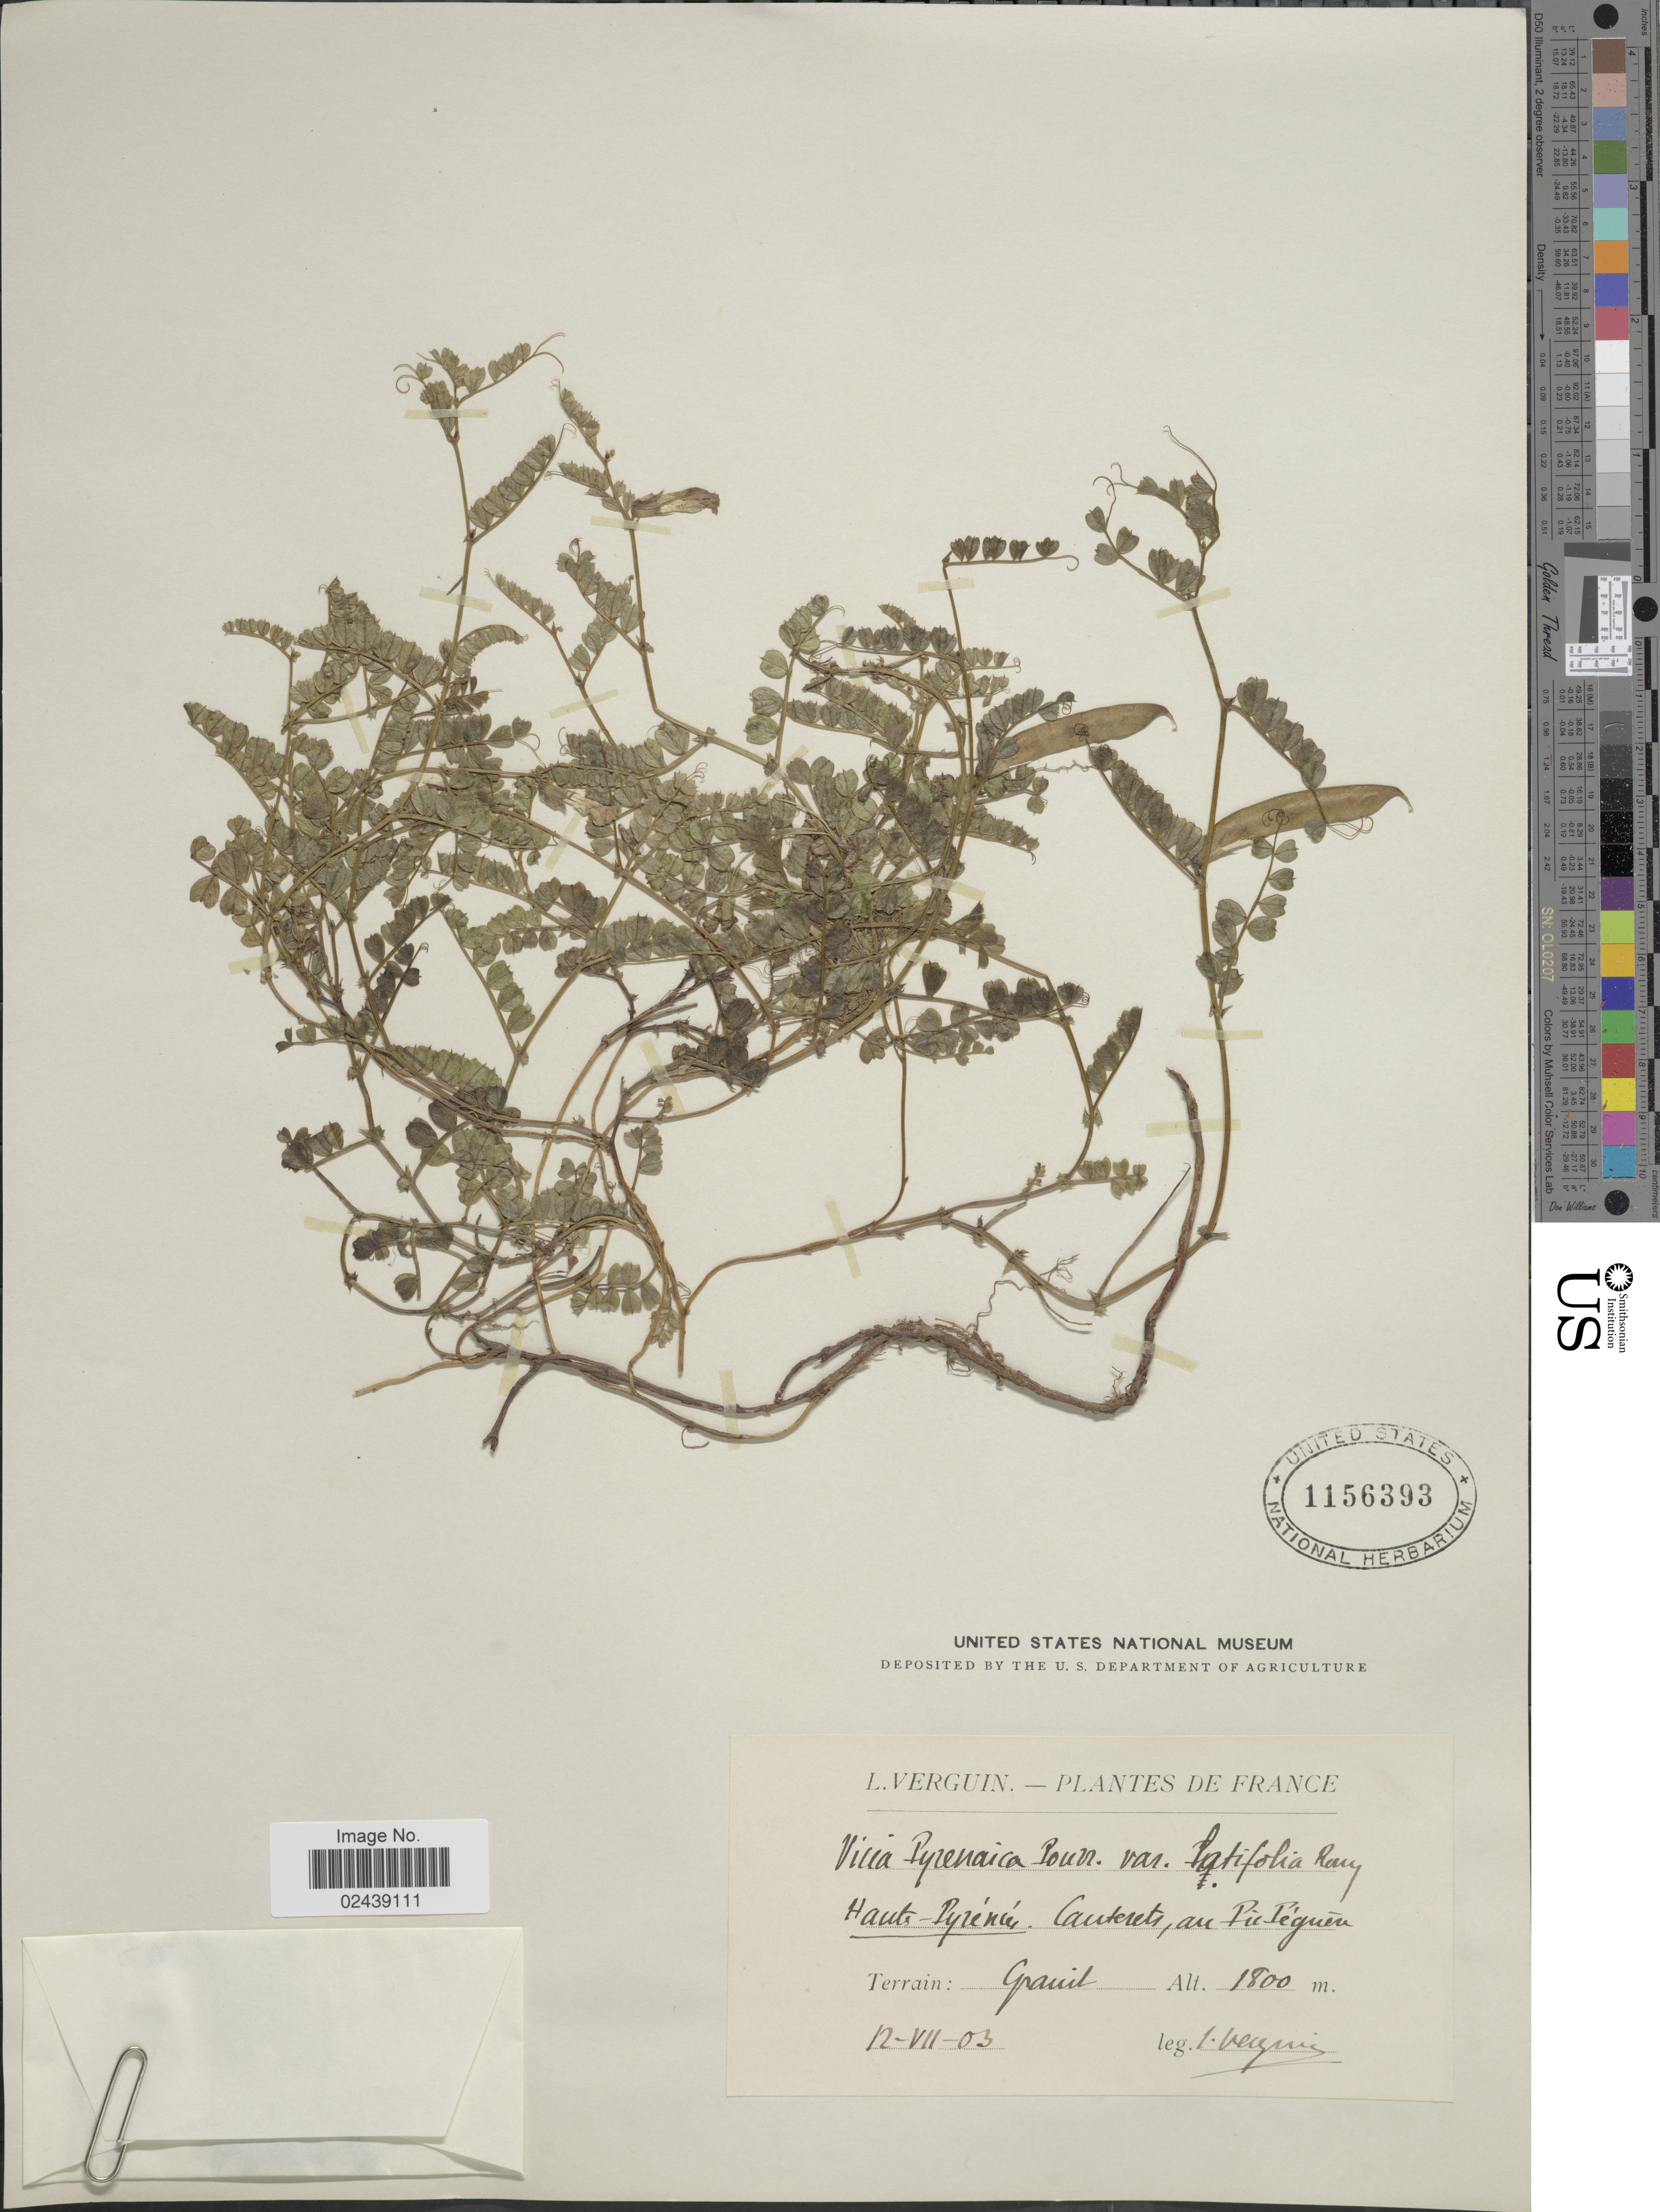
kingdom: Plantae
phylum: Tracheophyta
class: Magnoliopsida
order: Fabales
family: Fabaceae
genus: Vicia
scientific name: Vicia pyrenaica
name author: Pourr.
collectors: L. Verguin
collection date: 1903-07-12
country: France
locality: Hauts-Pyrenes, Cauterets, au Pic Peguere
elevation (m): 1800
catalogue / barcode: US 1156393